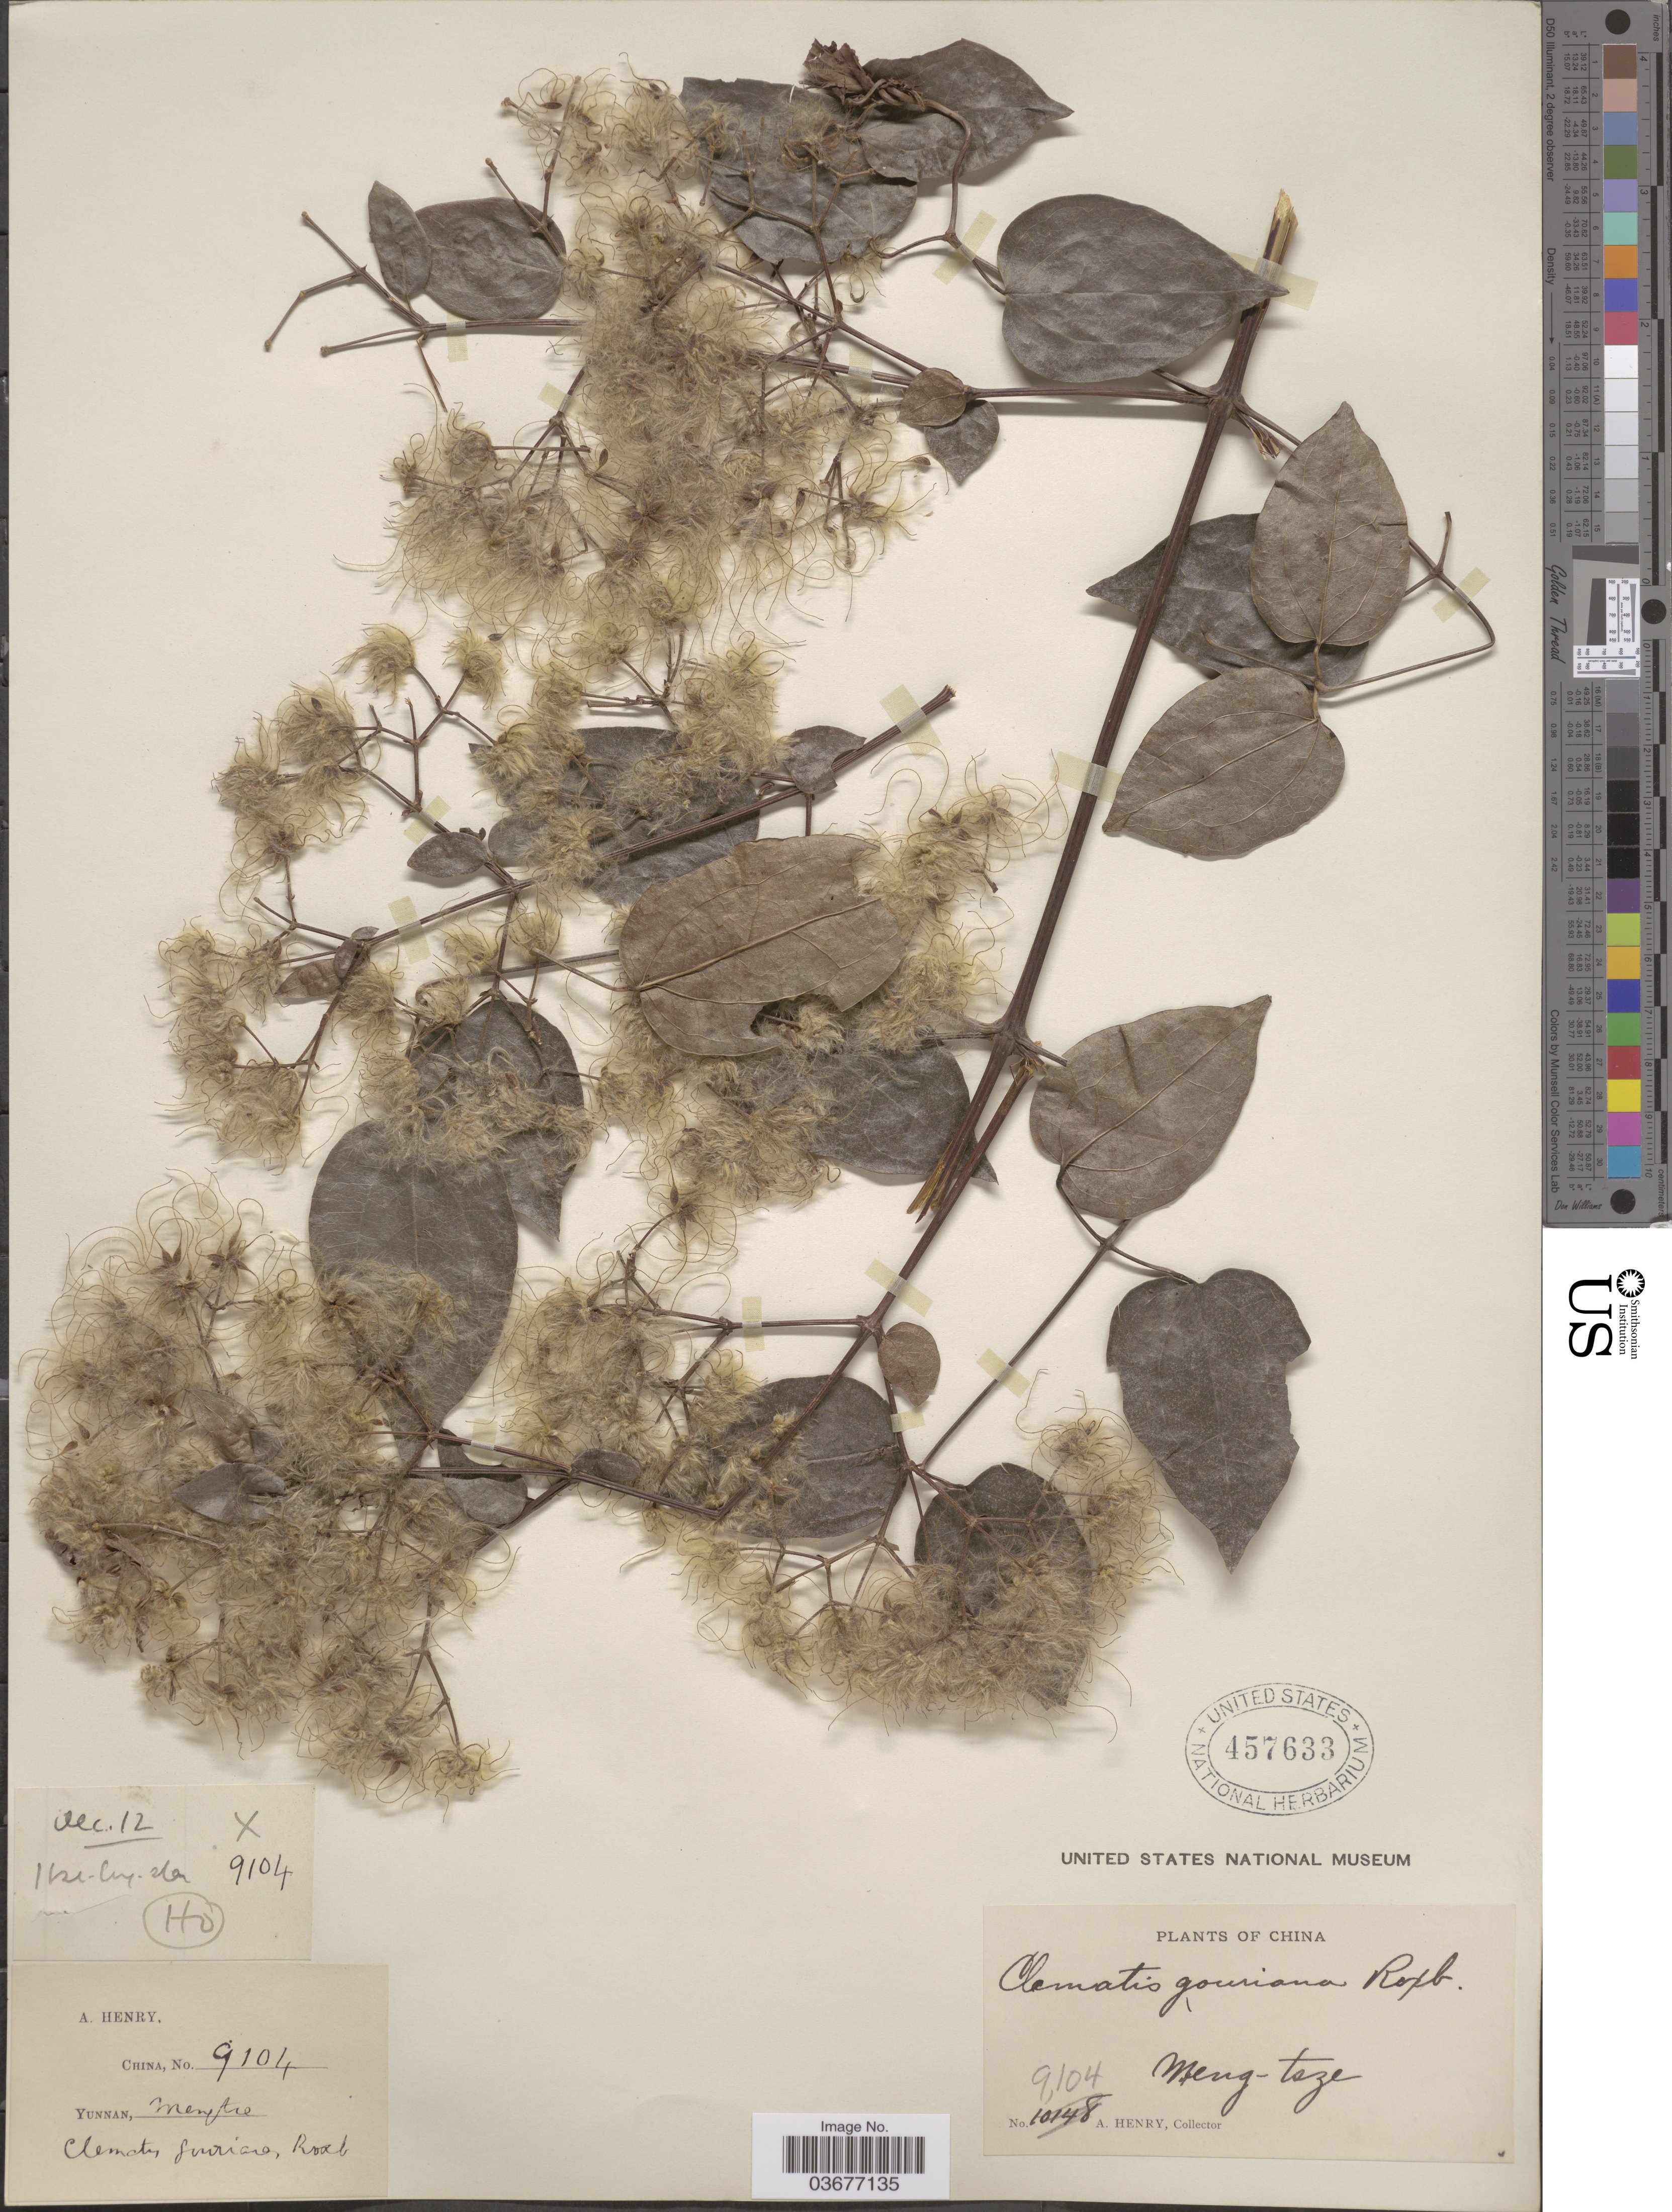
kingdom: Plantae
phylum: Tracheophyta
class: Magnoliopsida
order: Ranunculales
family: Ranunculaceae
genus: Clematis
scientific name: Clematis gouriana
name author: Roxb. ex DC.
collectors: A. Henry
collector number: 9104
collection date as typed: Transcribed d/m/y: /12/12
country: China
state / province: Yunnan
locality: Meng-tsze.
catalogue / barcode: US 457633